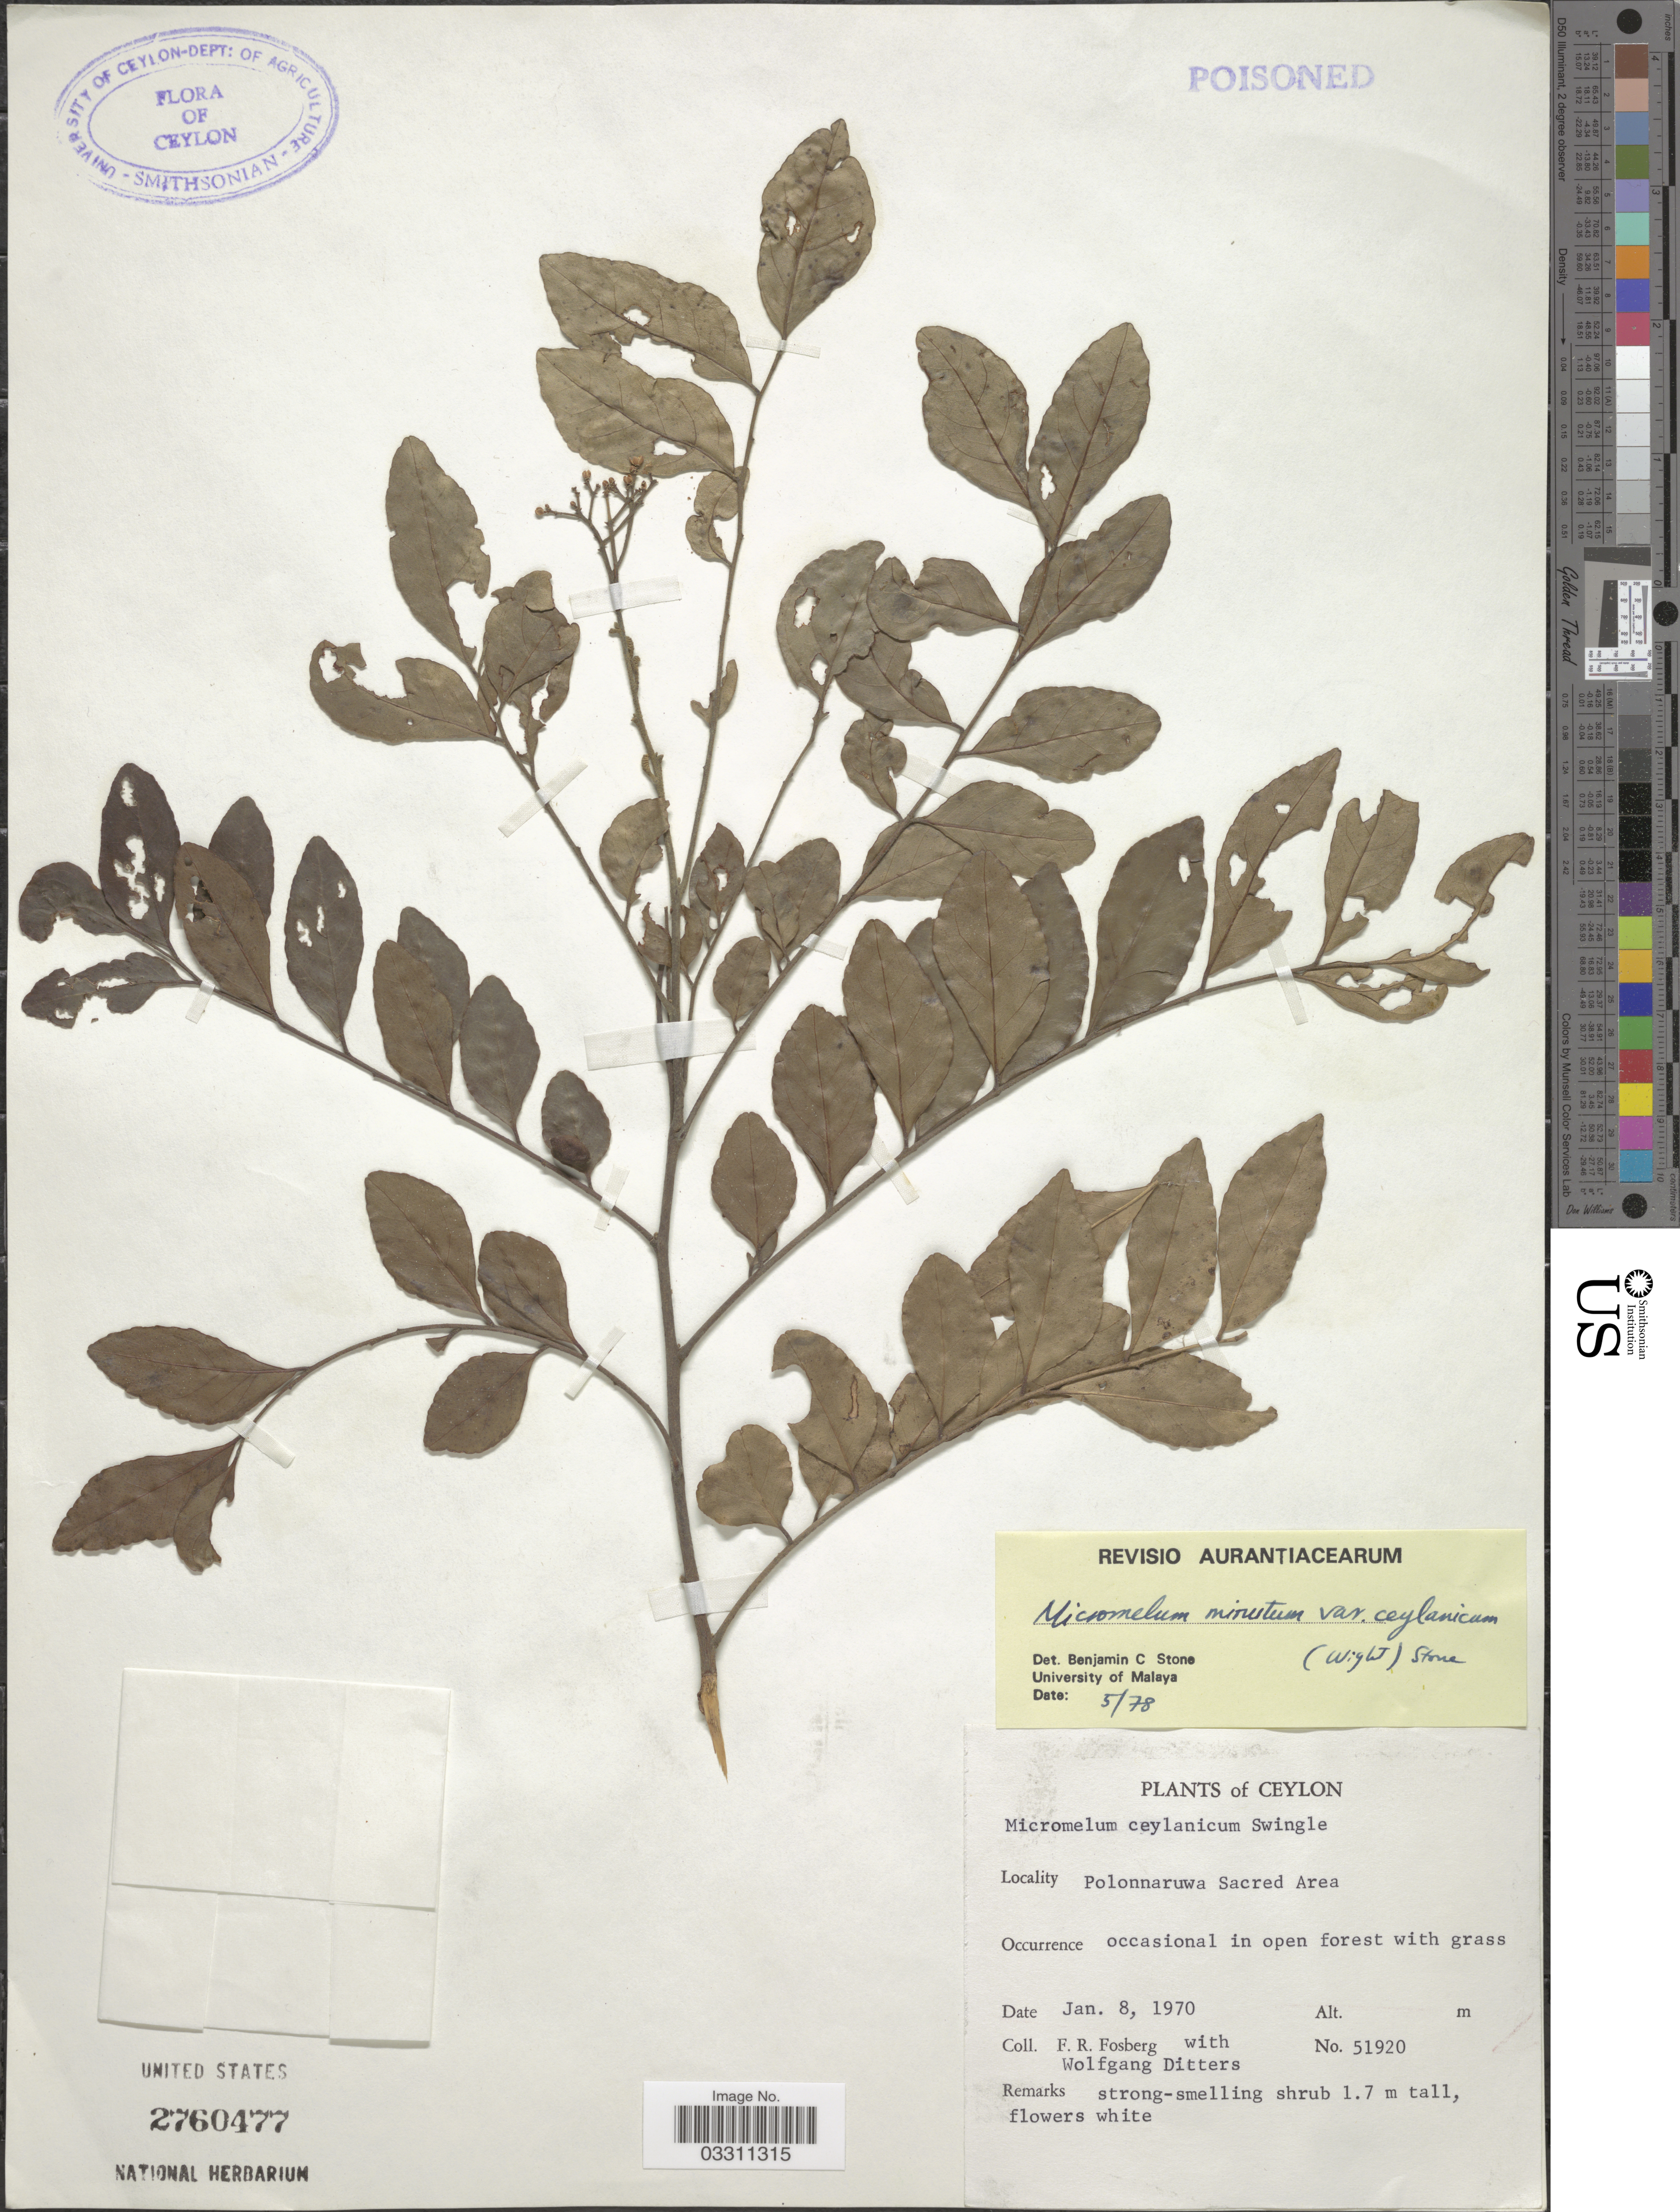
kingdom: Plantae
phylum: Tracheophyta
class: Magnoliopsida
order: Sapindales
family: Rutaceae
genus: Micromelum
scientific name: Micromelum minutum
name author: (G. Forst.) Wight & Arn.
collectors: F. R. Fosberg & W. Ditters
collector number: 51920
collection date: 1970-01-08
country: Sri Lanka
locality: Ceylon. Polonnaruwa Sacred Area.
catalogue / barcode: US 2760477